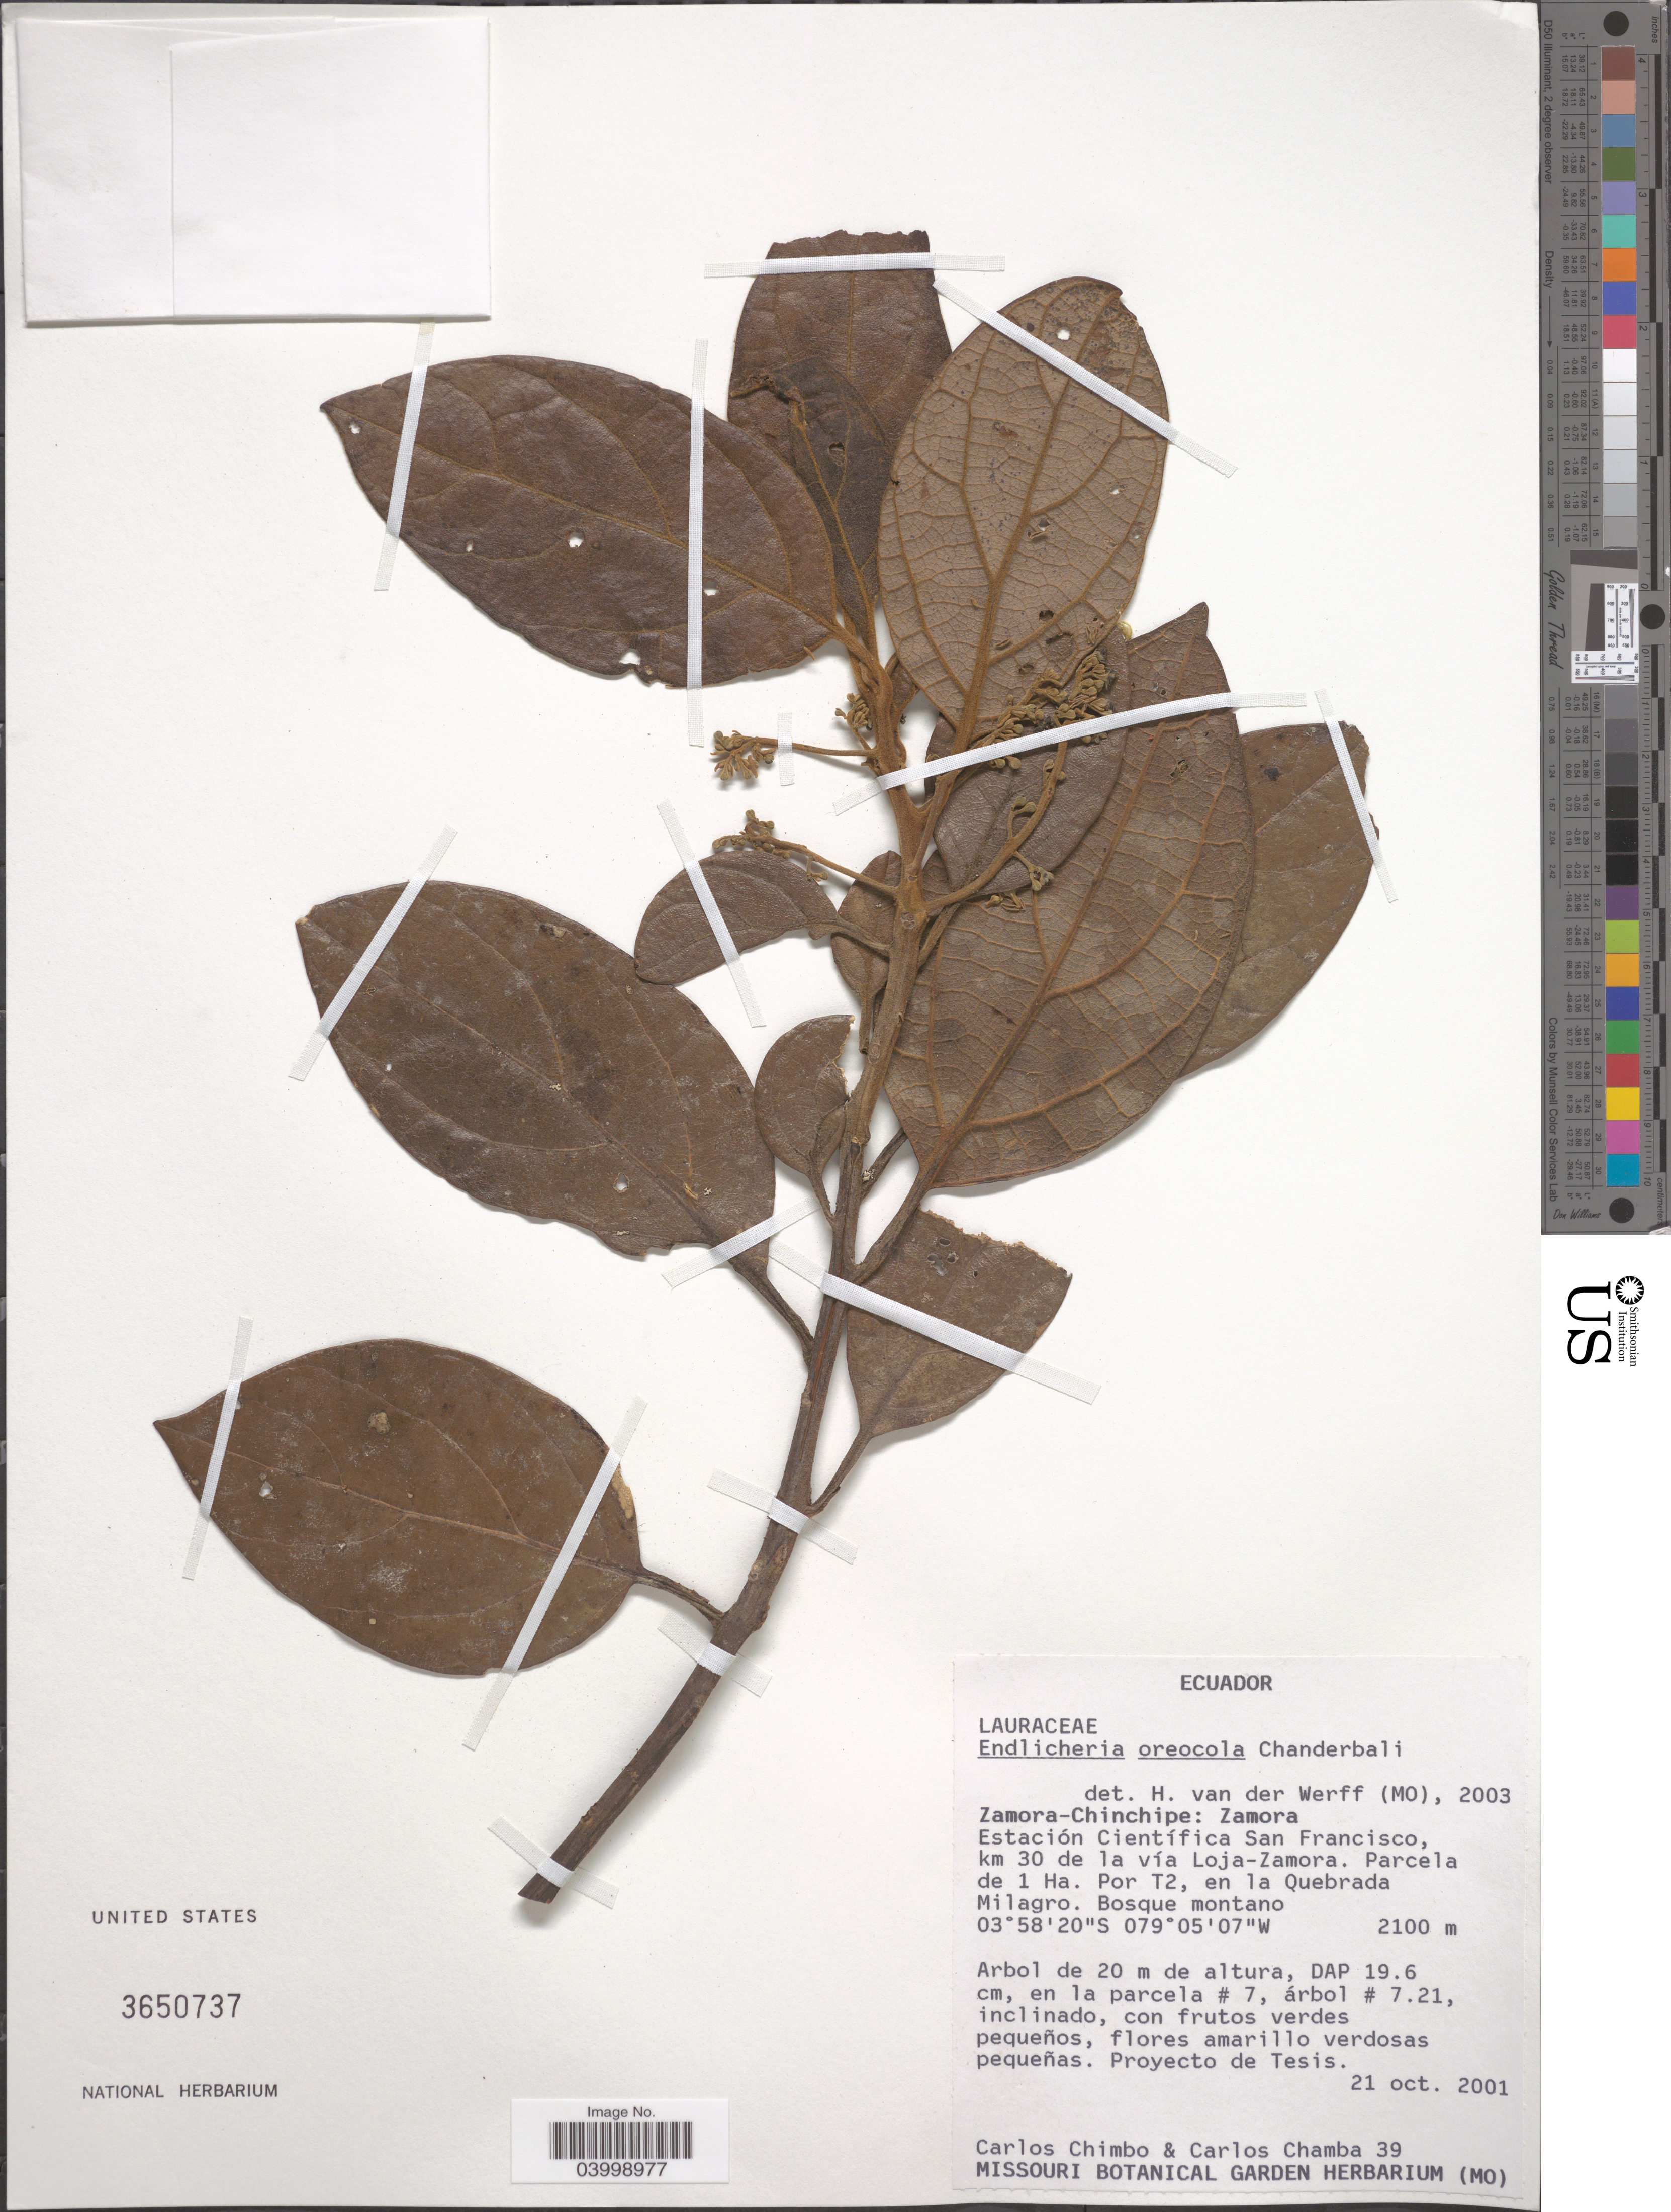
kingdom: Plantae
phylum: Tracheophyta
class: Magnoliopsida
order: Laurales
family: Lauraceae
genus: Endlicheria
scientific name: Endlicheria oreocola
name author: Chanderb.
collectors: C. Chimbo & C. Chamba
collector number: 39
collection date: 2001-10-21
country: Ecuador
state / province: Zamora-Chinchipe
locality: Zamora. Estación Científica San Francisco, km 30 de la vía Loja-Zamora. Parcela de 1 Ha. Por T2, en la Quebrada Milagro.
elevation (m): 2100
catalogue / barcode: US 3650737